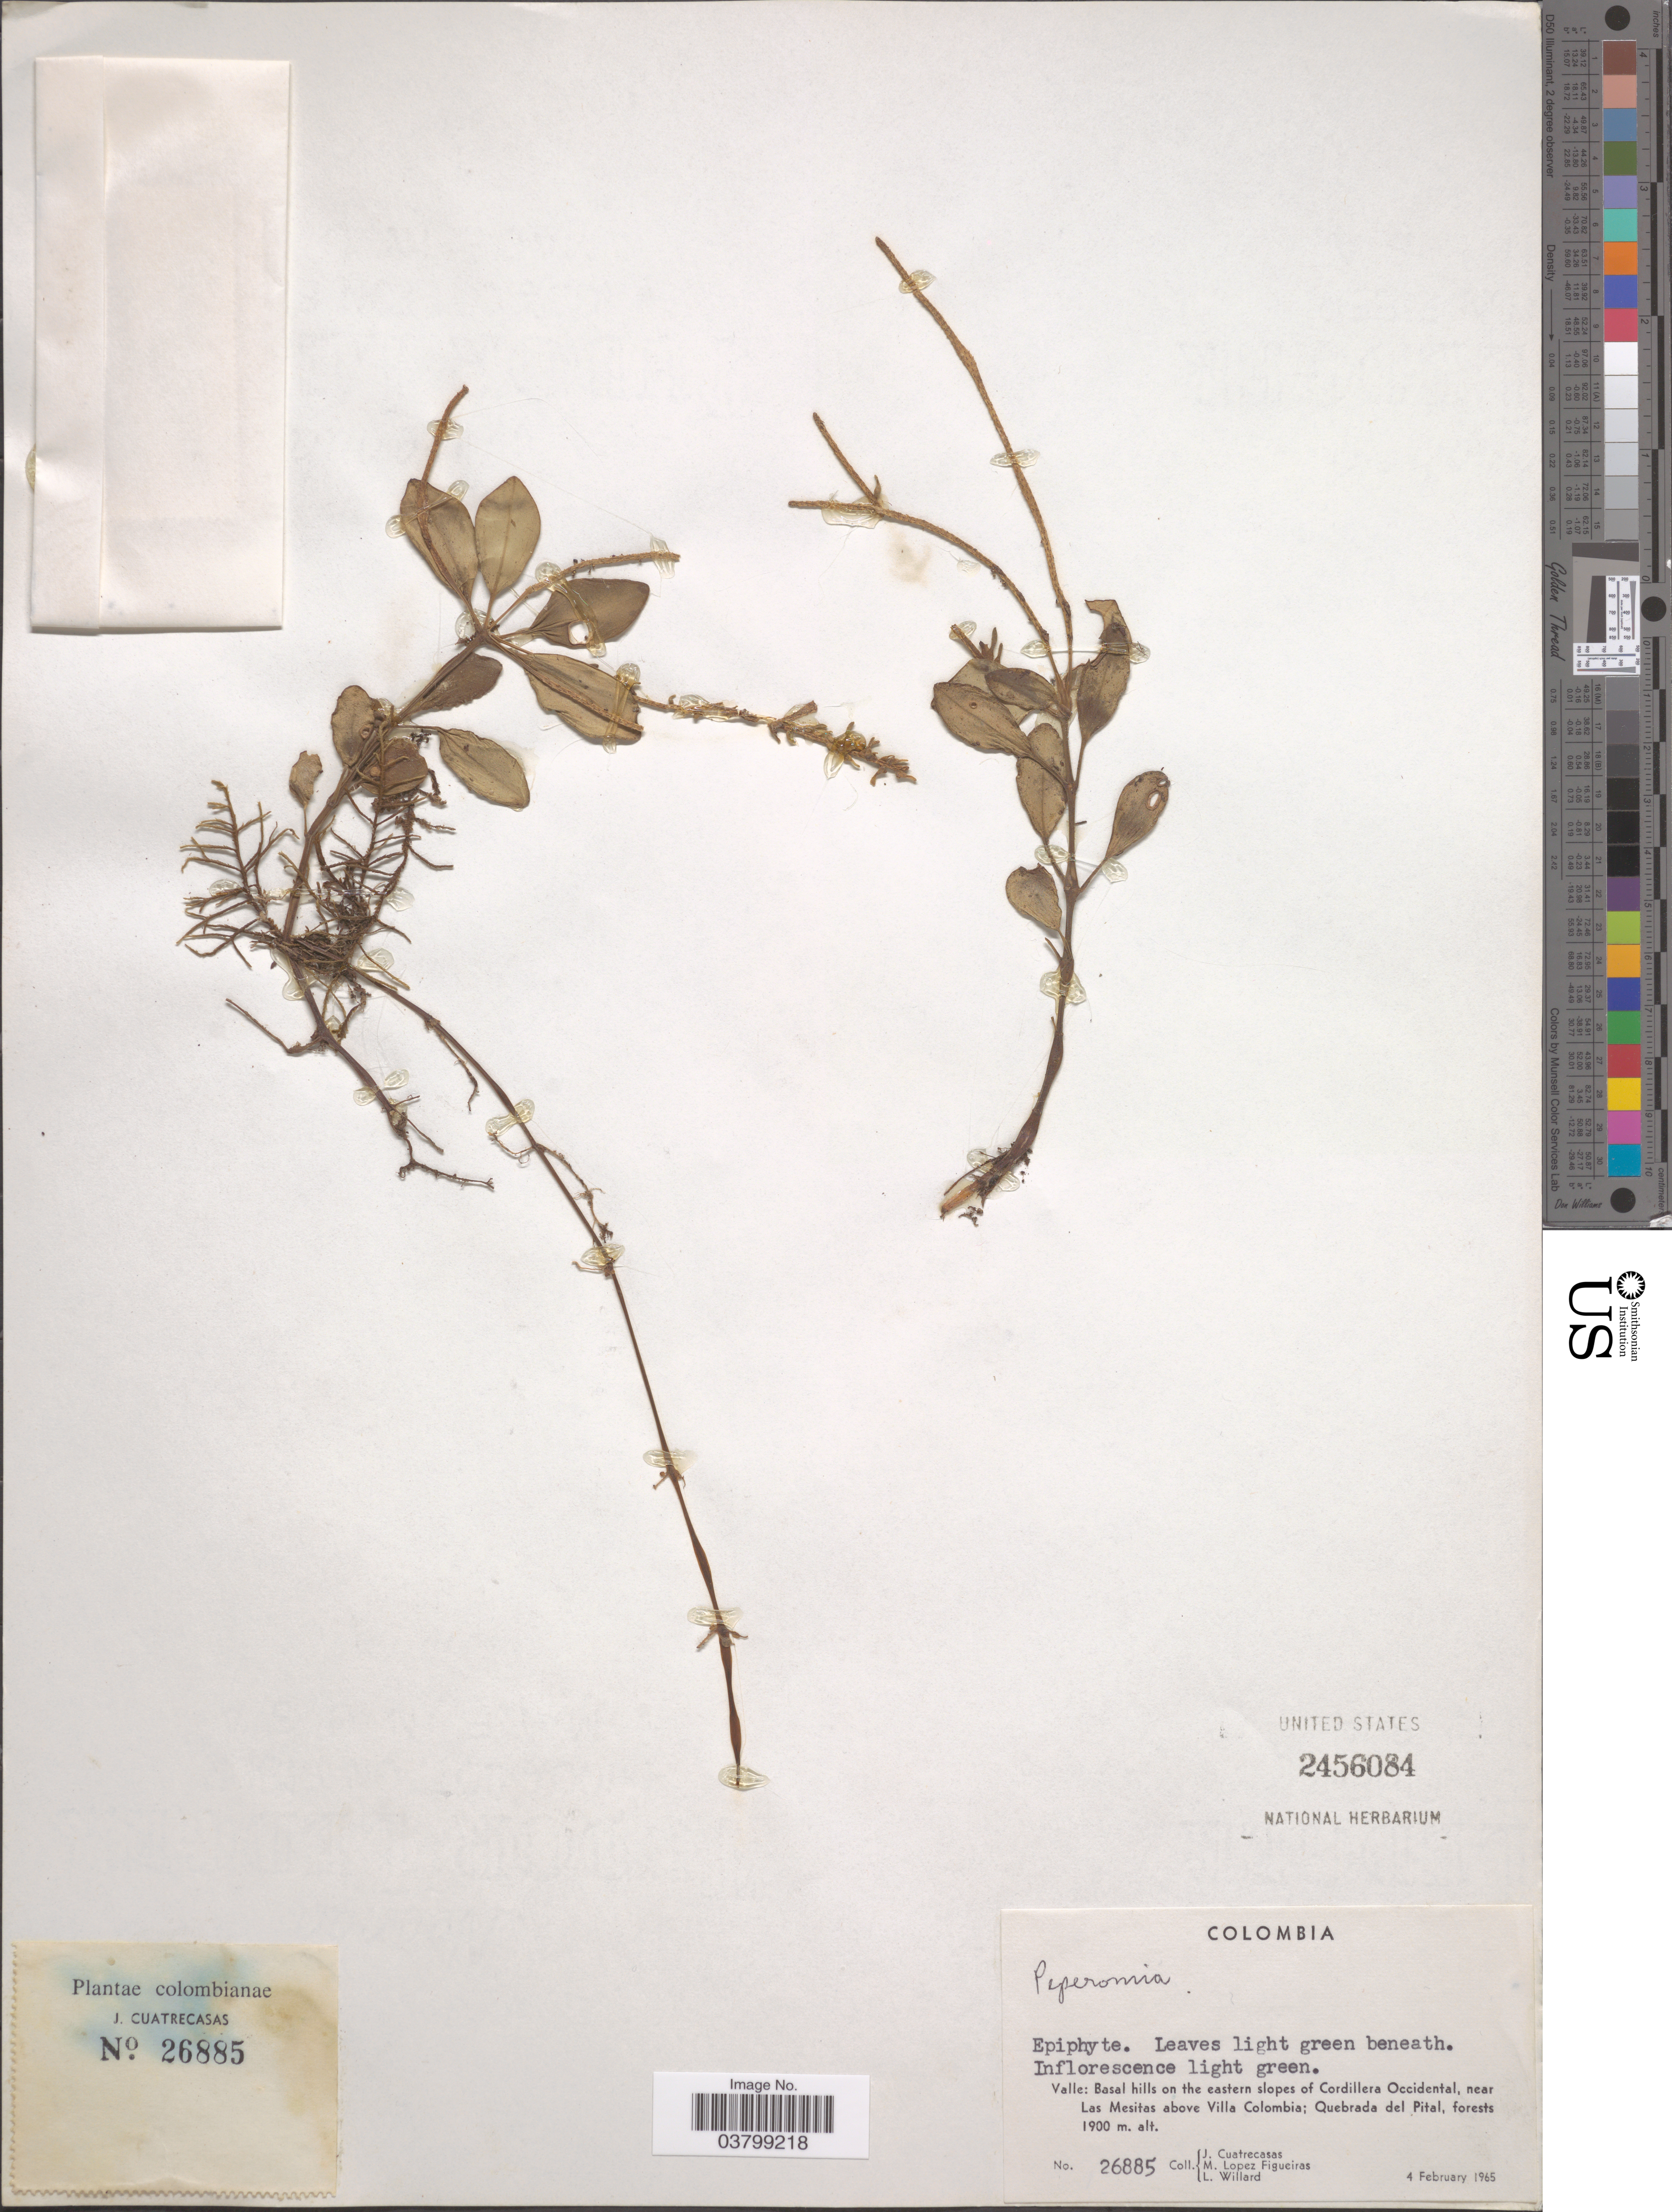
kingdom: Plantae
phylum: Tracheophyta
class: Magnoliopsida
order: Piperales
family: Piperaceae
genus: Peperomia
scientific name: Peperomia porriginifera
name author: Trel. & Yunck.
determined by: Jiménez, José Estaban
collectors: J. Cuatrecasas, M. López Figueiras & L. Willard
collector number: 26885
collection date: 1965-02-04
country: Colombia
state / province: Valle del Cauca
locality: Valle: Basal hills on the eastern slopes of Cordillera Occidental, near Las Mesitas above Villa Colombia; Quebrada del Pital.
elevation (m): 1900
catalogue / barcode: US 2456084